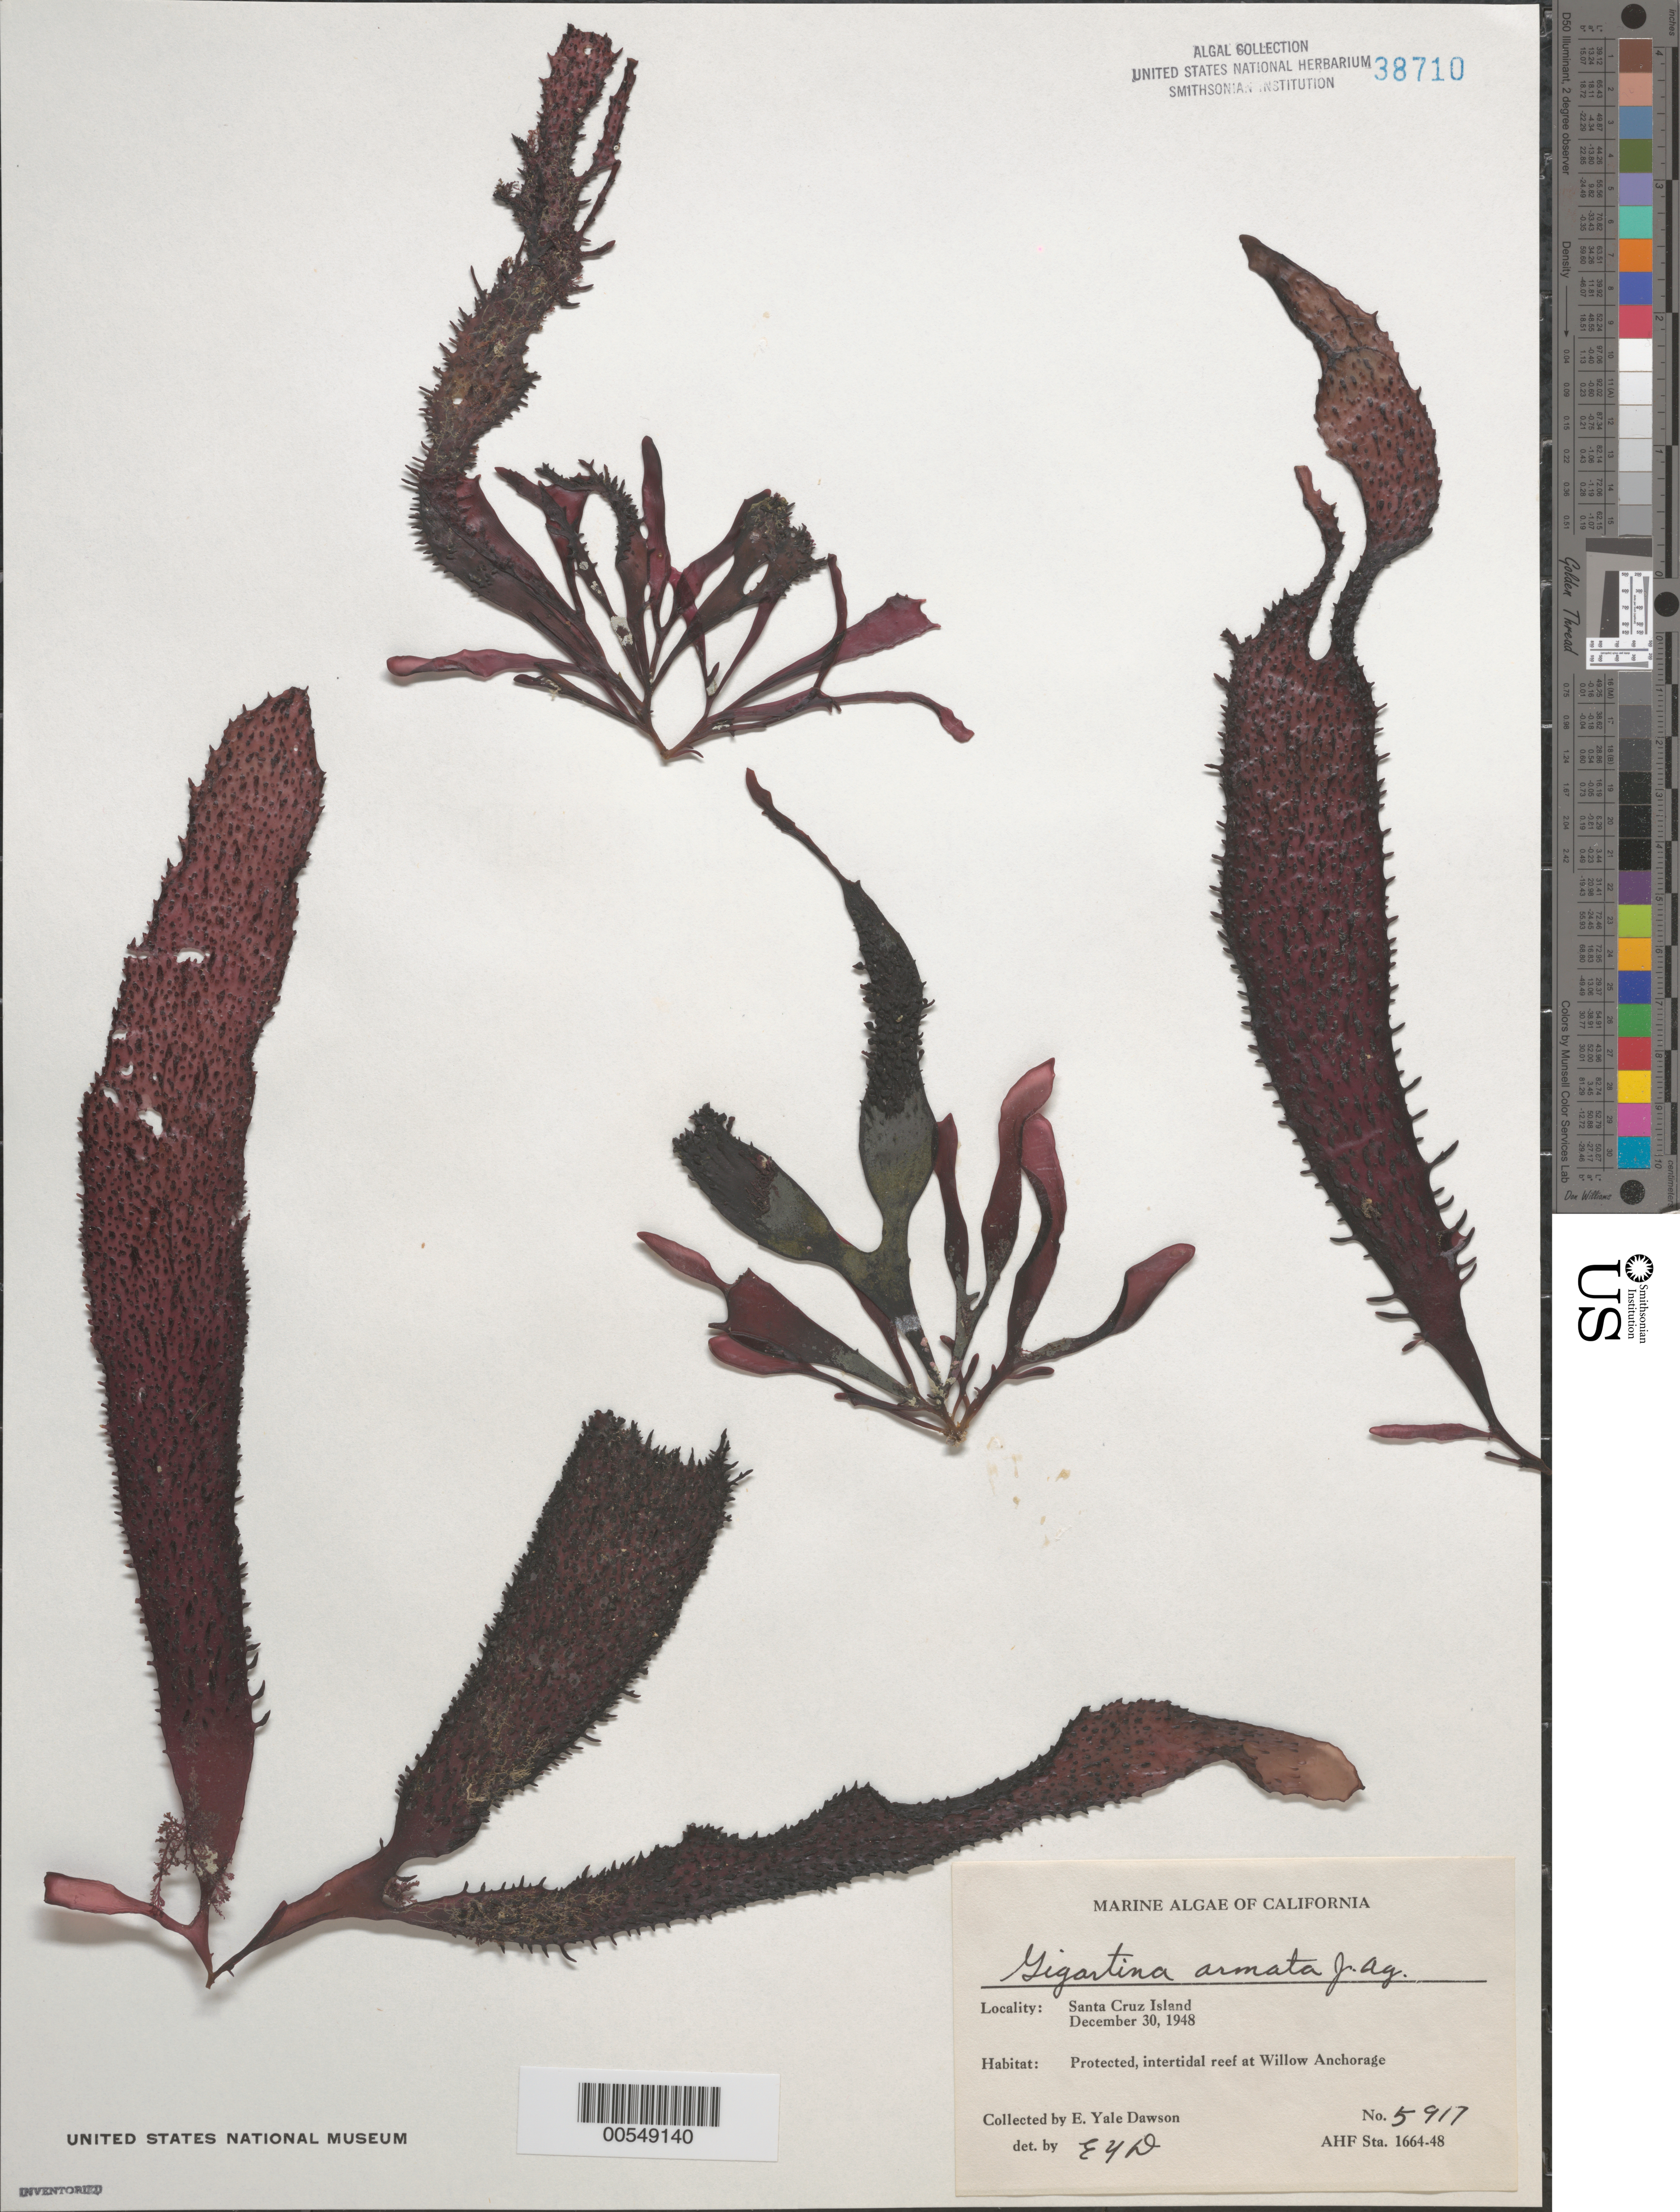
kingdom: Plantae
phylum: Rhodophyta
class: Florideophyceae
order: Gigartinales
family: Gigartinaceae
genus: Chondracanthus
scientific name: Chondracanthus spinosus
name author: (Kütz.) Guiry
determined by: Algae name updating Project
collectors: E. Y. Dawson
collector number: EYD 5917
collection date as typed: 30 Dec 1948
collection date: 1948-12-30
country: United States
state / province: California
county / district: Santa Barbara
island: Santa Cruz Island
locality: Willows Anchorage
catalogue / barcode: US 38710